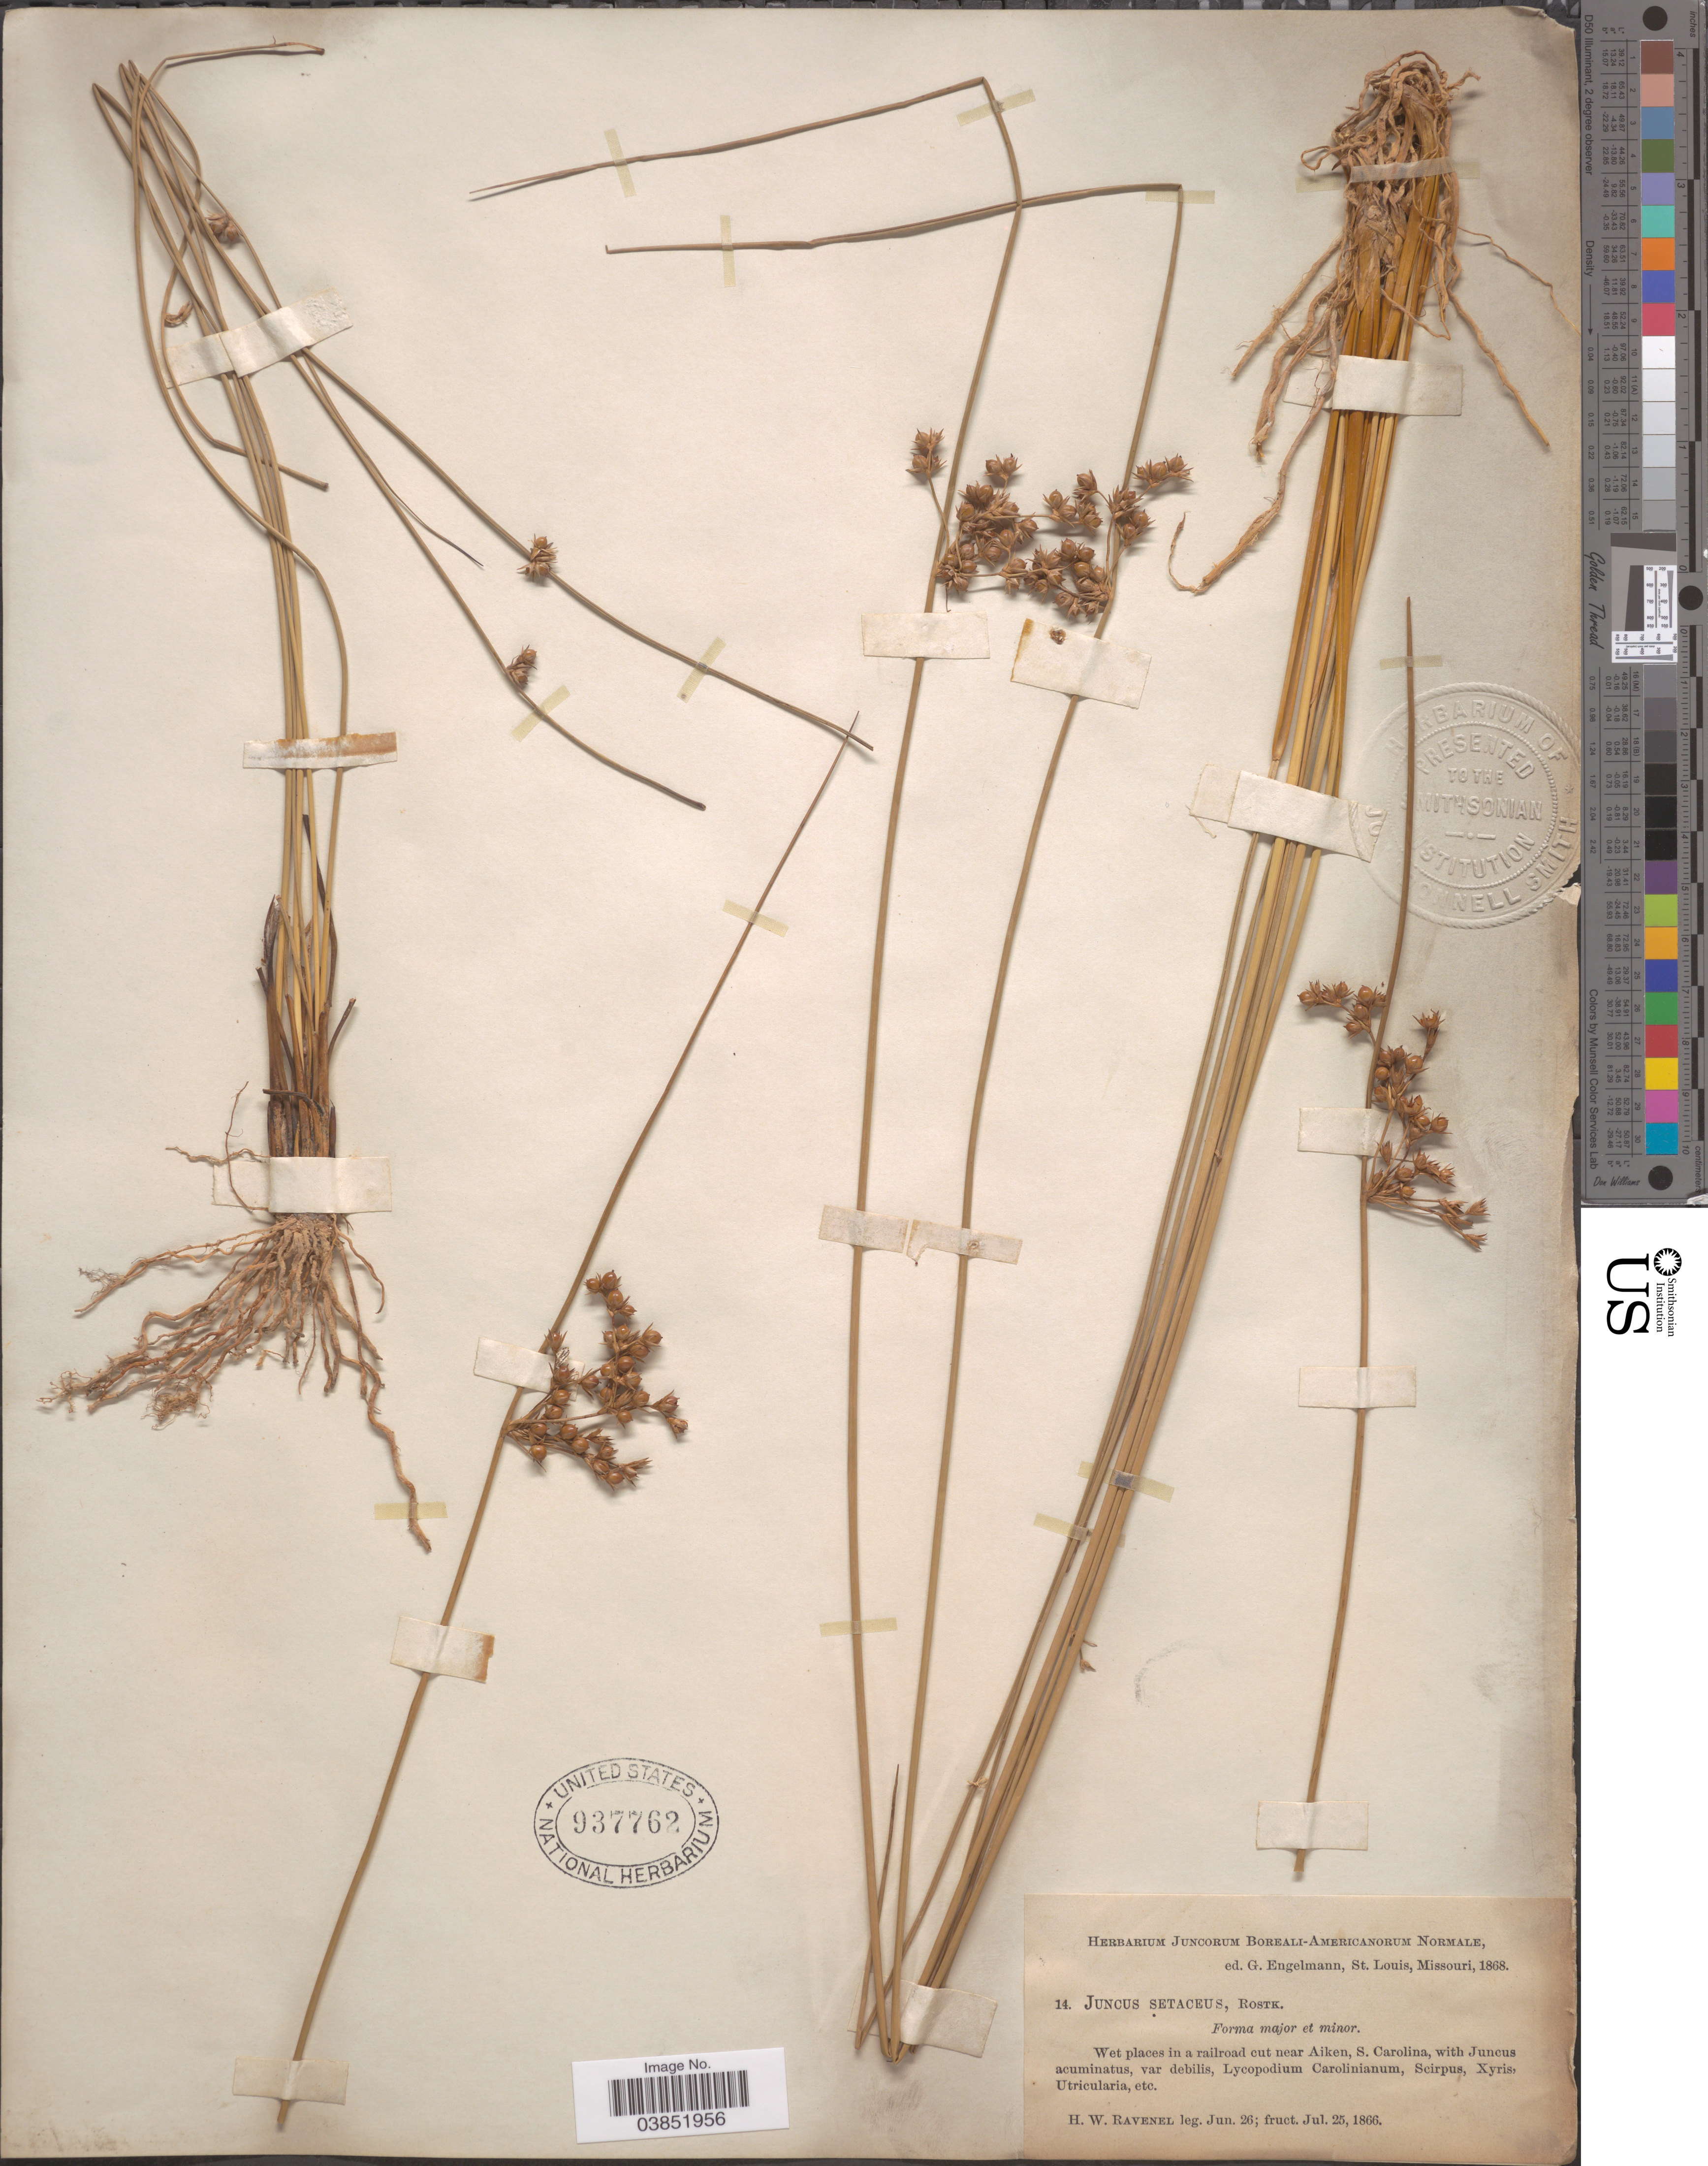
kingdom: Plantae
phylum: Tracheophyta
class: Liliopsida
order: Poales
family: Juncaceae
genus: Juncus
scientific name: Juncus coriaceus Mack.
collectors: H. Ravenel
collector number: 14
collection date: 1866-06-26/1866-07-25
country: United States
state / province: South Carolina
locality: Wet places in a railroad cut near Aiken.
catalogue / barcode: US 937762